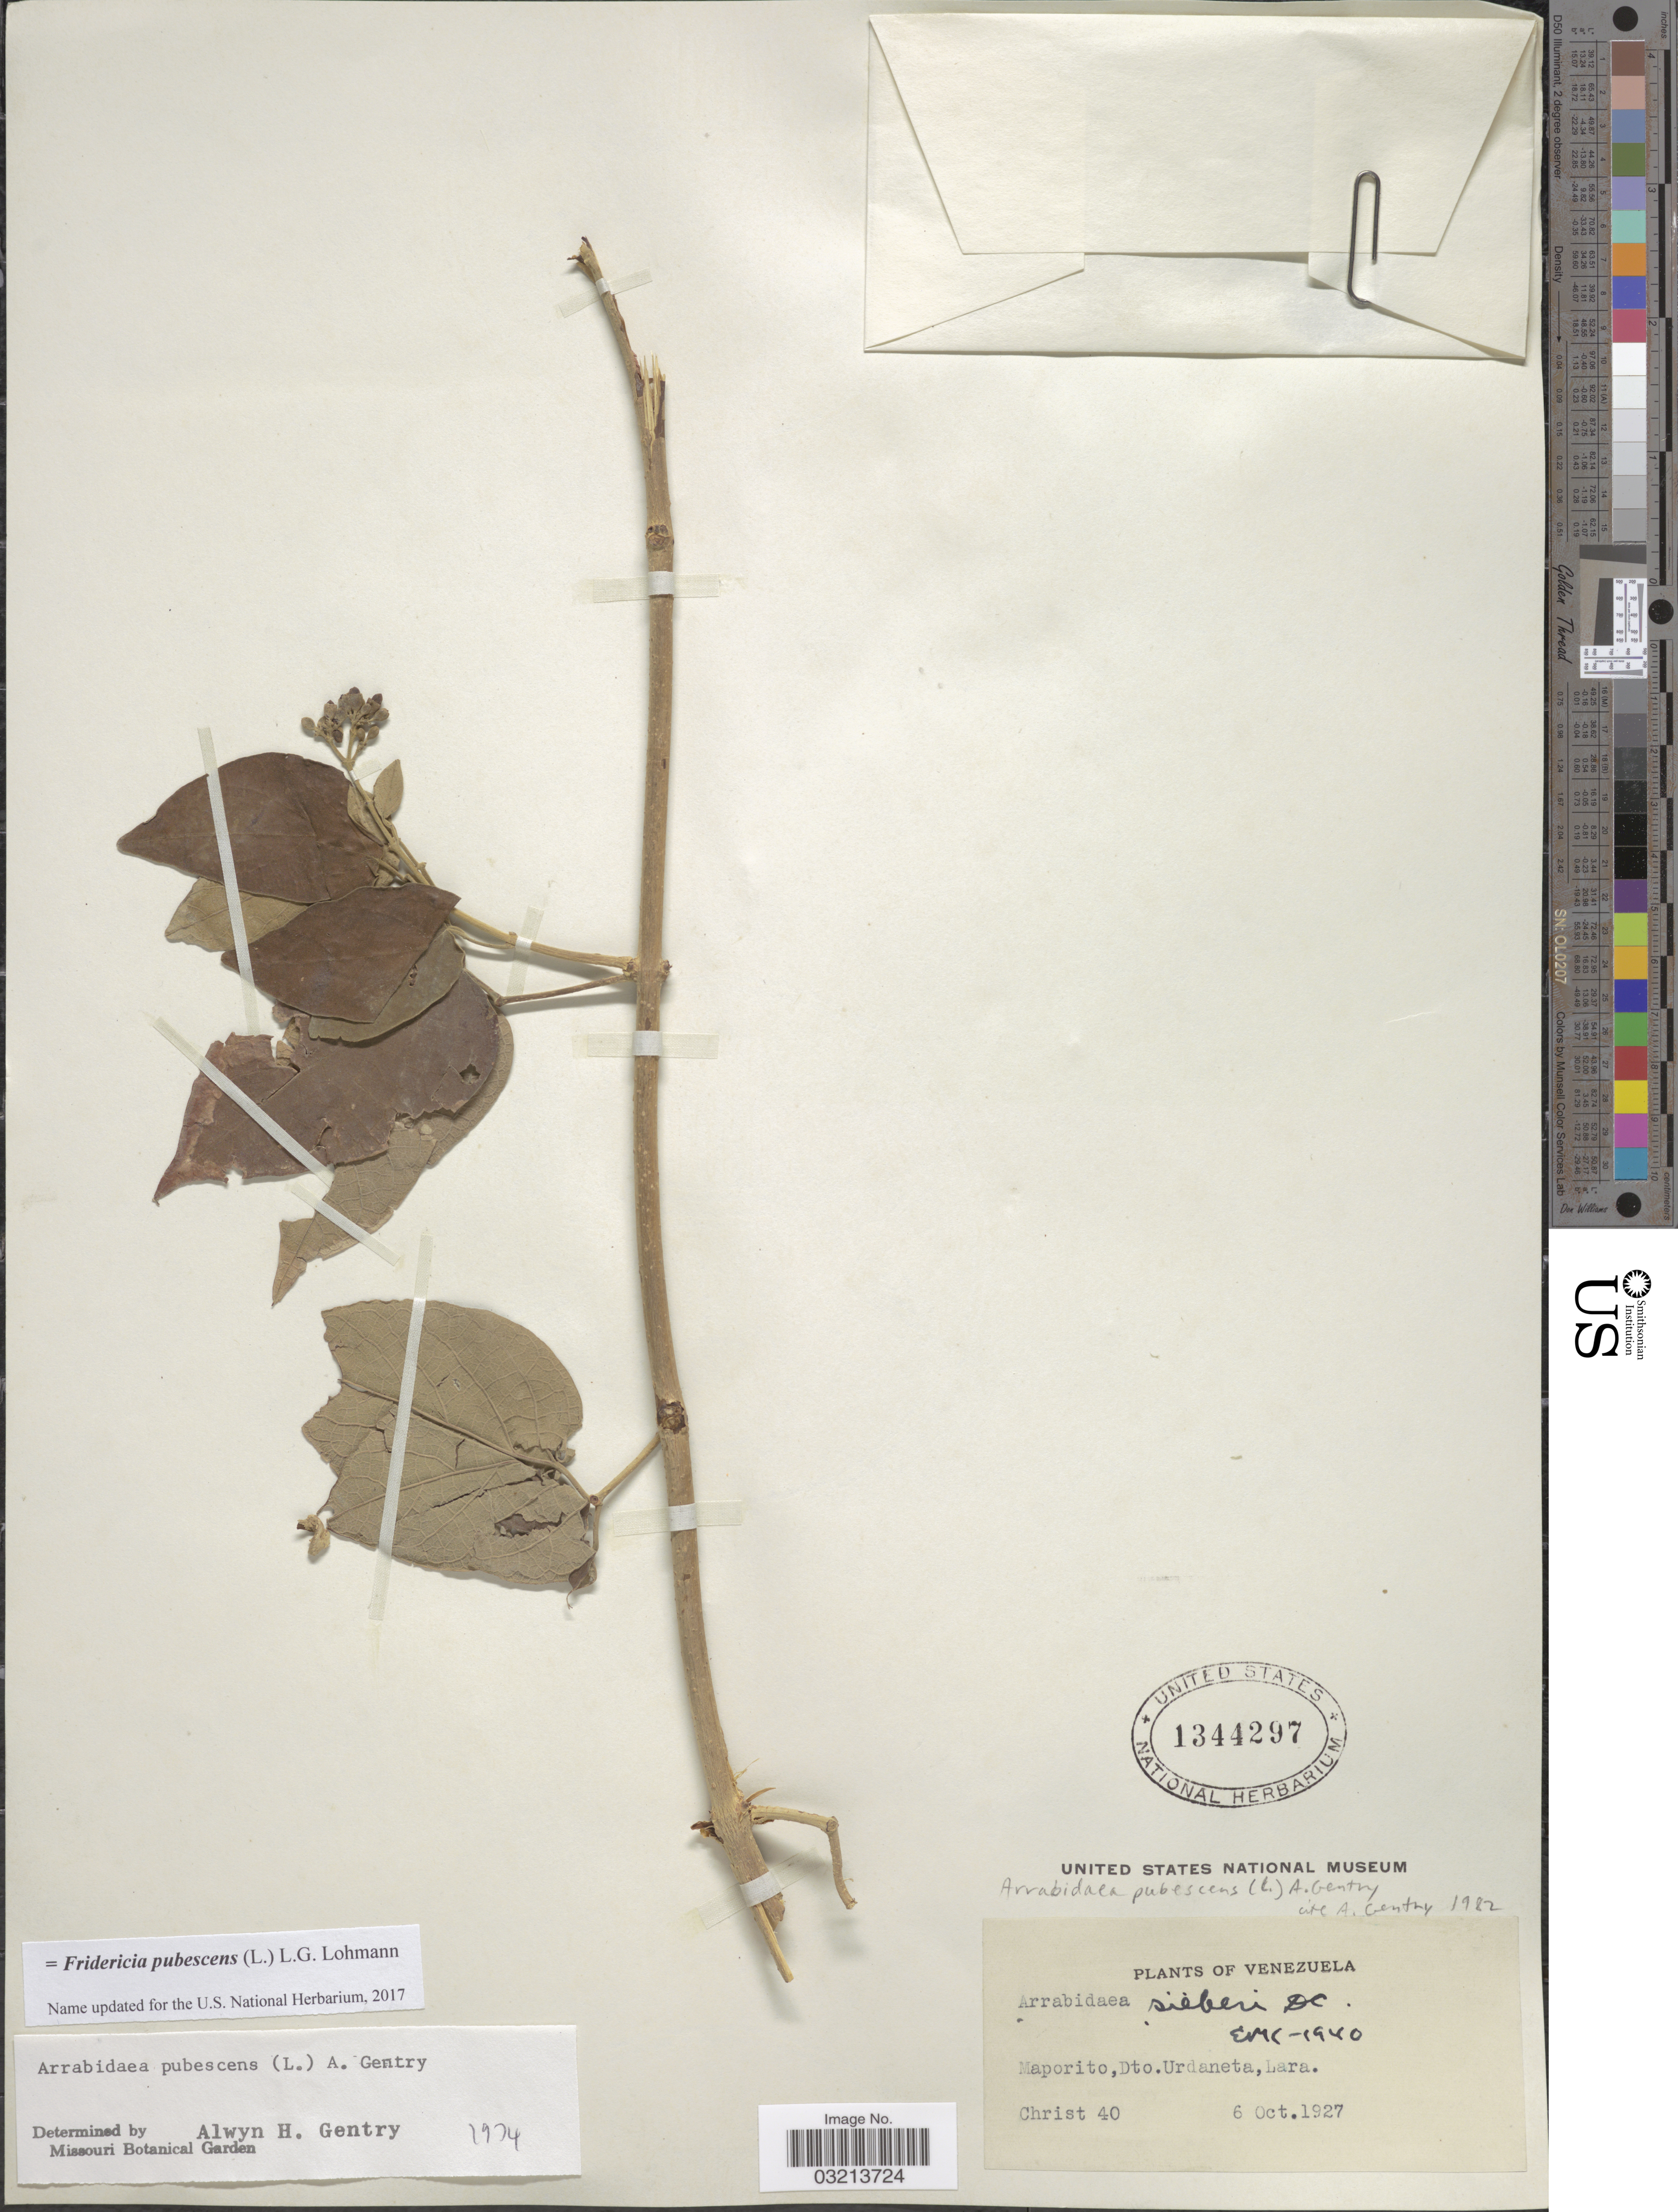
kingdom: Plantae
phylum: Tracheophyta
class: Magnoliopsida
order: Lamiales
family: Bignoniaceae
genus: Fridericia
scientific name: Fridericia pubescens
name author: (L.) L.G. Lohmann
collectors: Christ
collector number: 40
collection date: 1927-10-06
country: Venezuela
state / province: Lara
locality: Maporito, Dto. Urdaneta.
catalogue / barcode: US 1344297